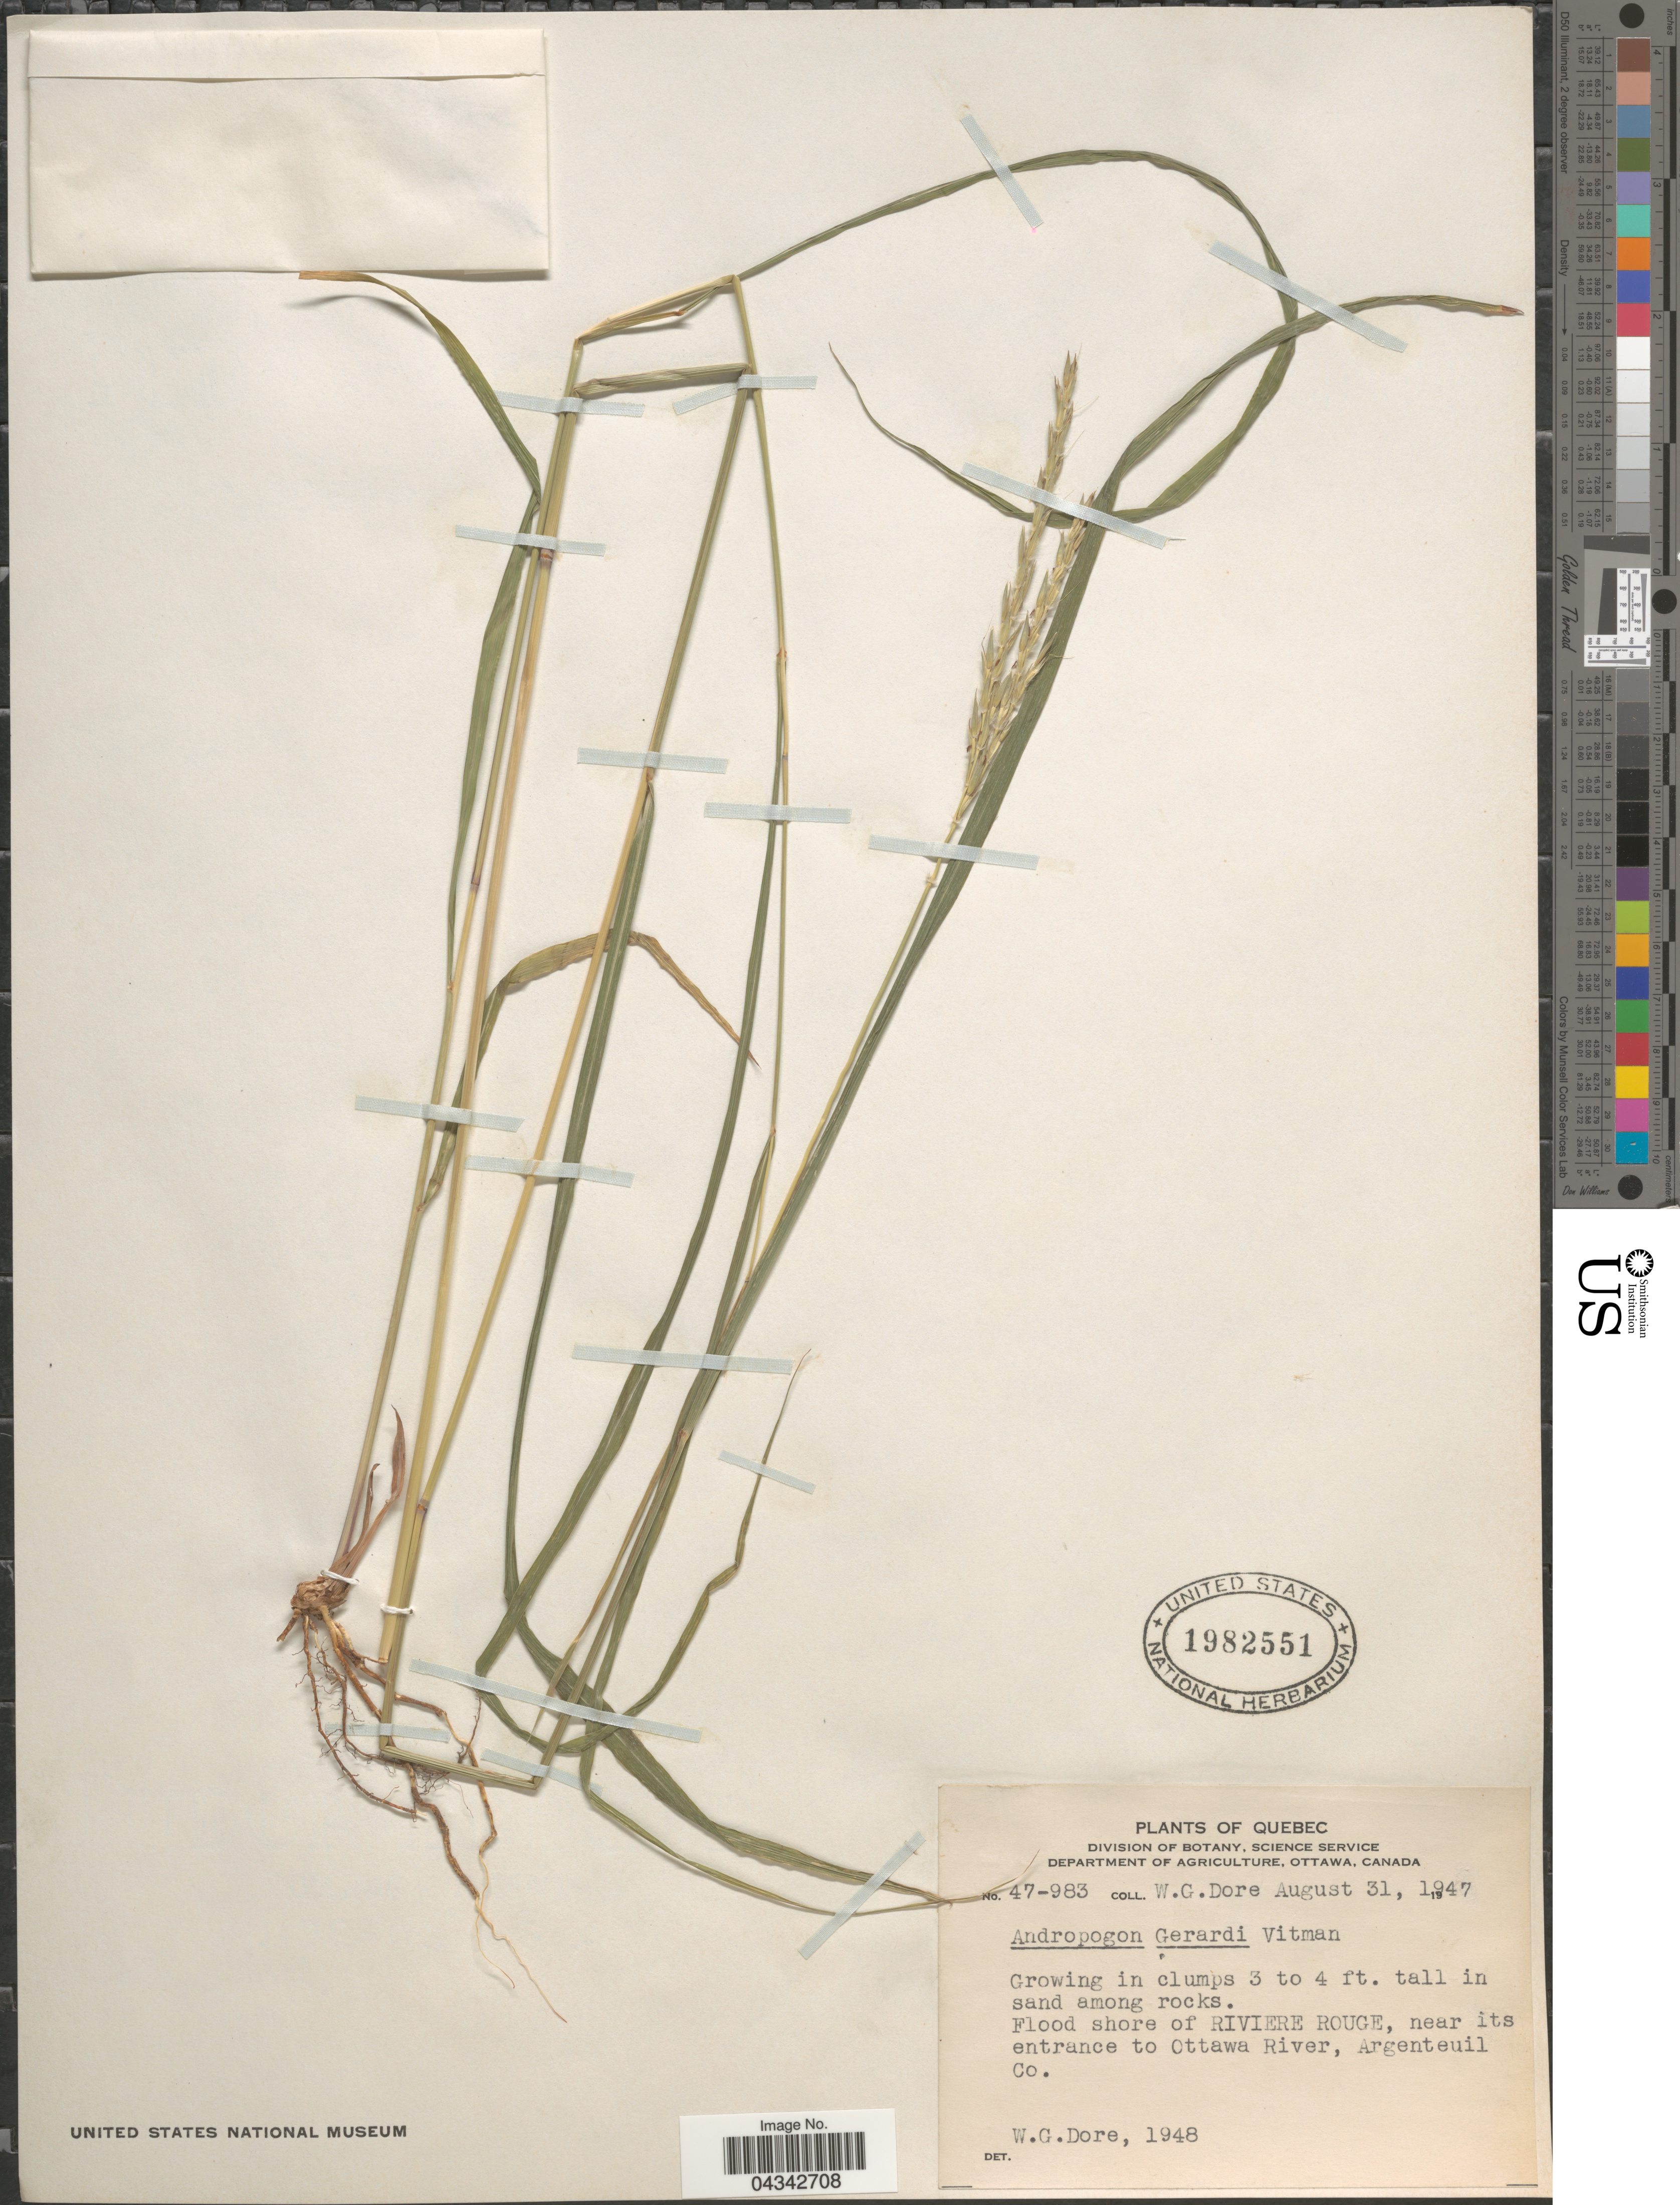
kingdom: Plantae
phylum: Tracheophyta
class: Liliopsida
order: Poales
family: Poaceae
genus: Andropogon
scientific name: Andropogon gerardii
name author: Vitman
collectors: W. Dore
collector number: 47-983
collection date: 1947-08-31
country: Canada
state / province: Quebec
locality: Flood shore of Riviere Rouge, near its entrance to Ottawa River, Argenteuil Co.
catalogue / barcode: US 1982551